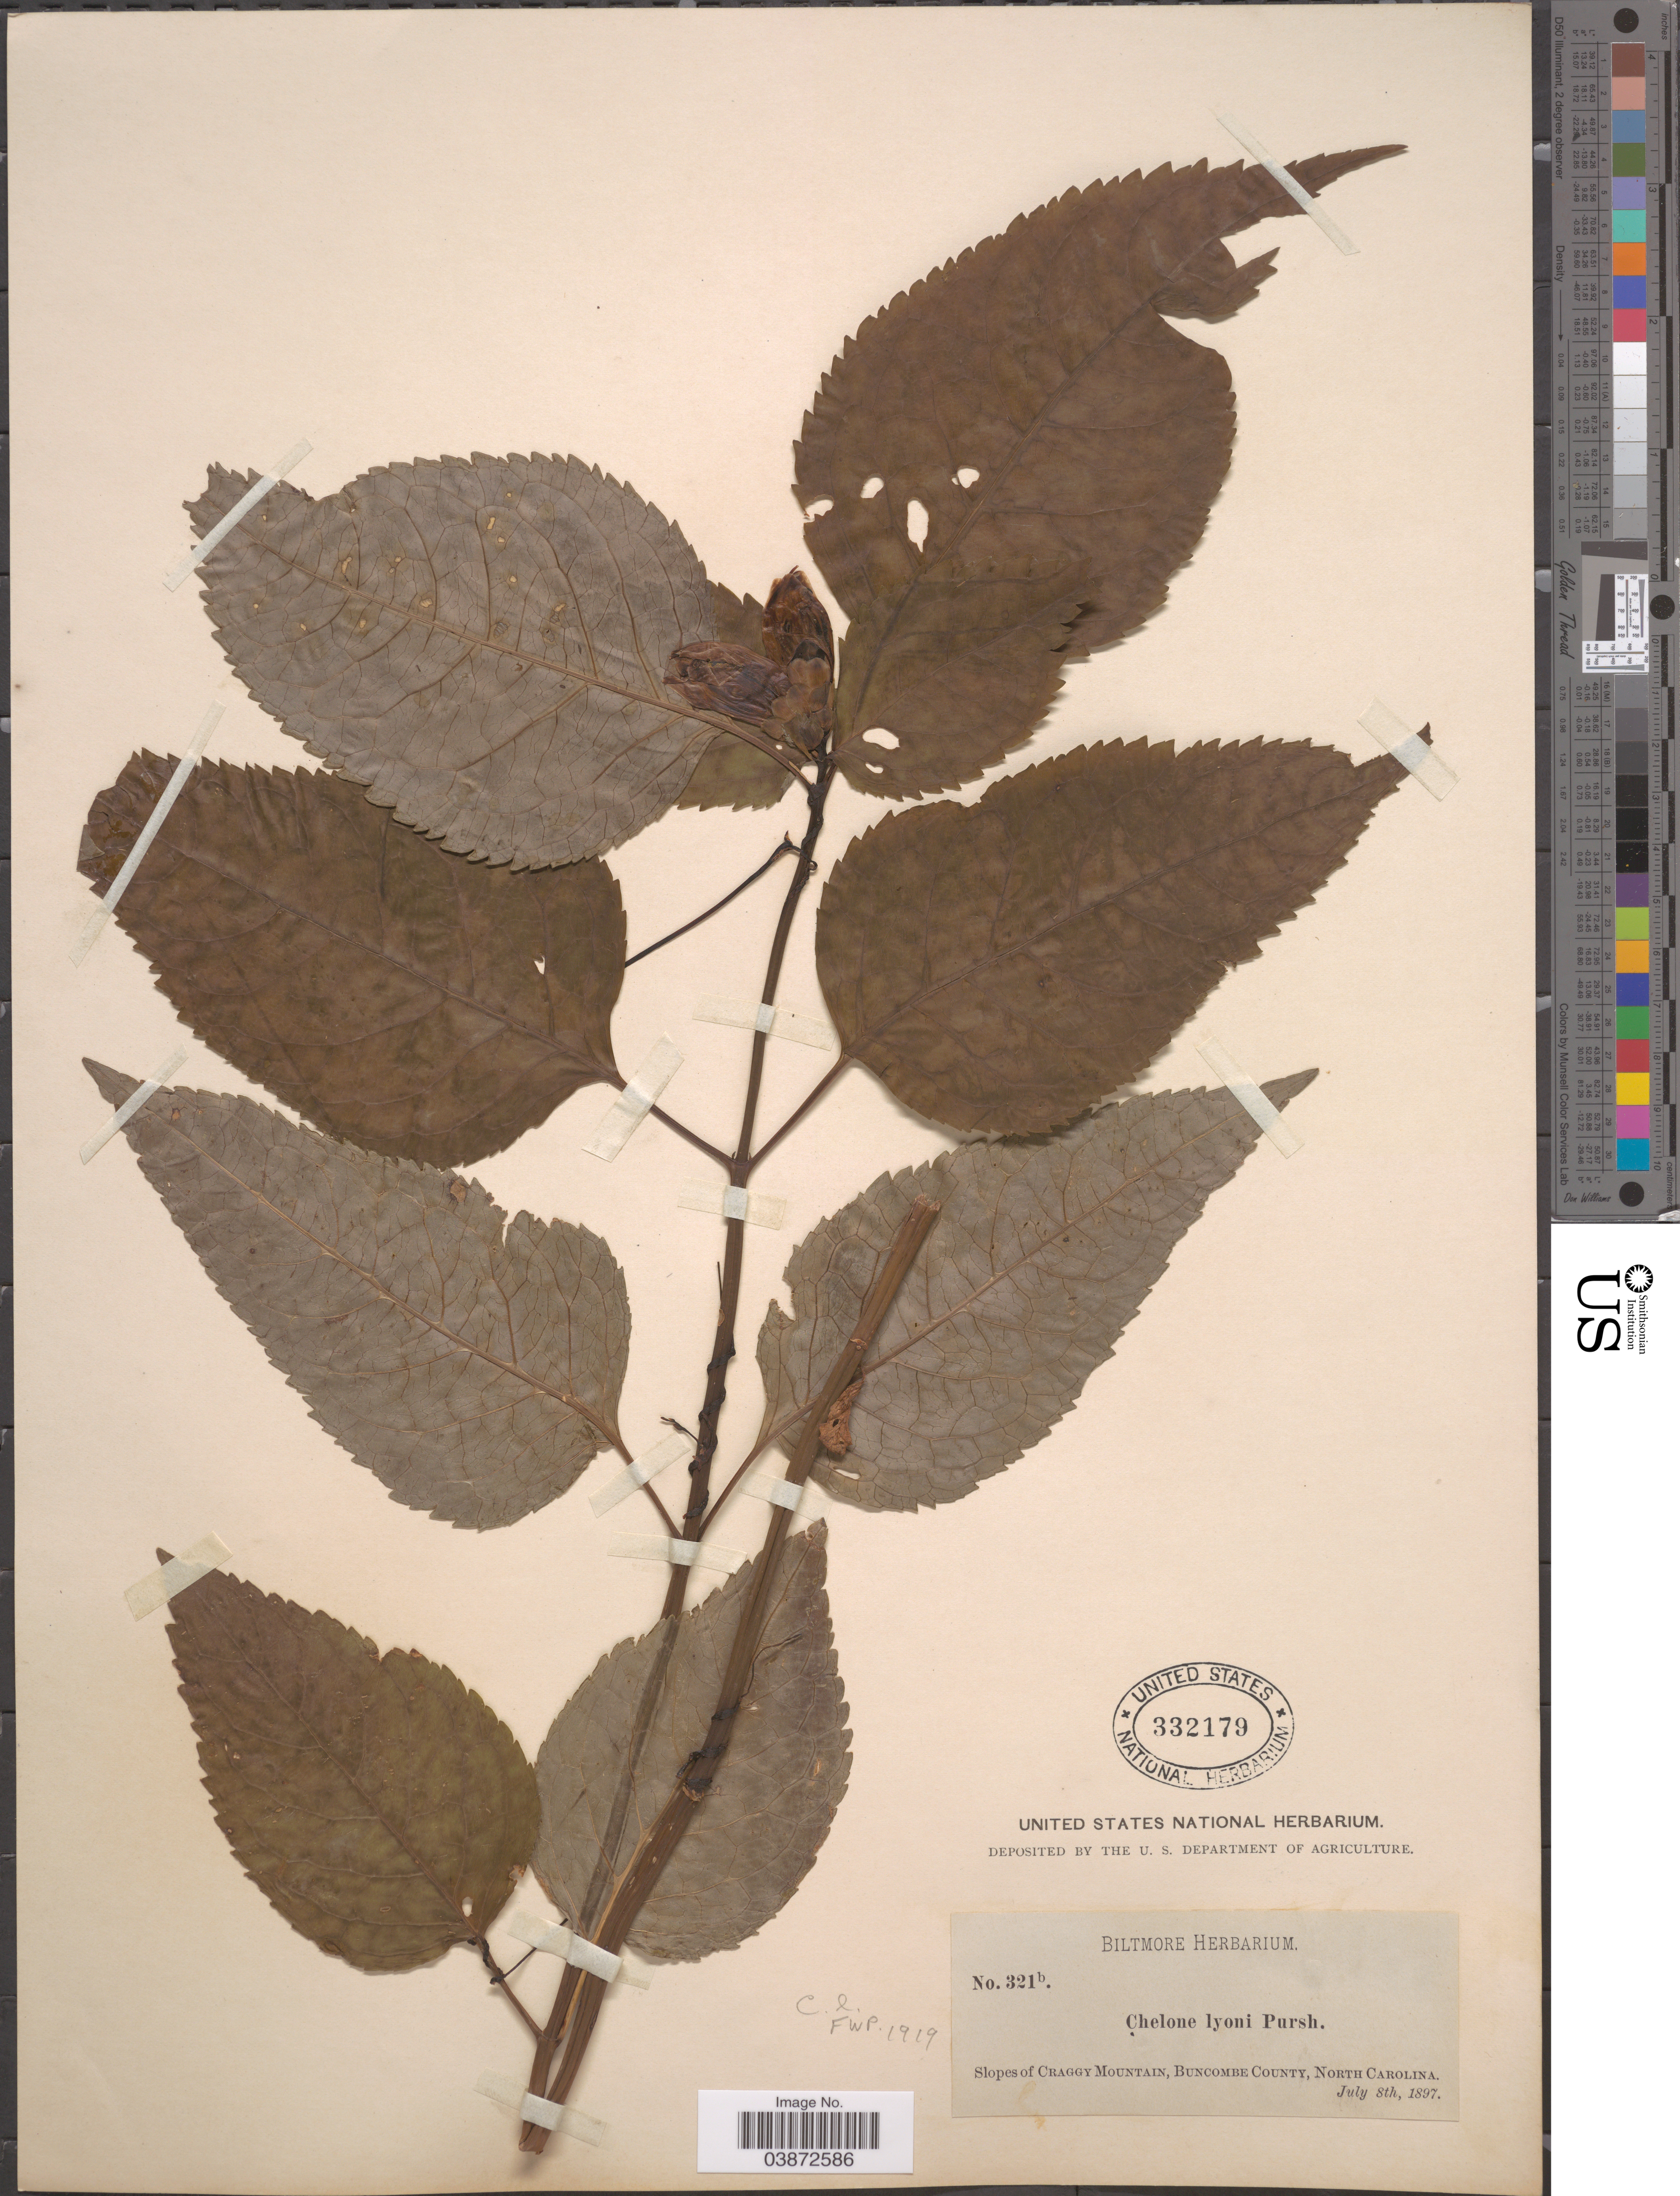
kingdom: Plantae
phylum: Tracheophyta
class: Magnoliopsida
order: Lamiales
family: Plantaginaceae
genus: Chelone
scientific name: Chelone lyonii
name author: Pursh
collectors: ex herb. Biltmore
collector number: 321b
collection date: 1897-07-08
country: United States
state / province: North Carolina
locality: Slopes of Craggy Mountain, Buncombe County.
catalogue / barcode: US 332179